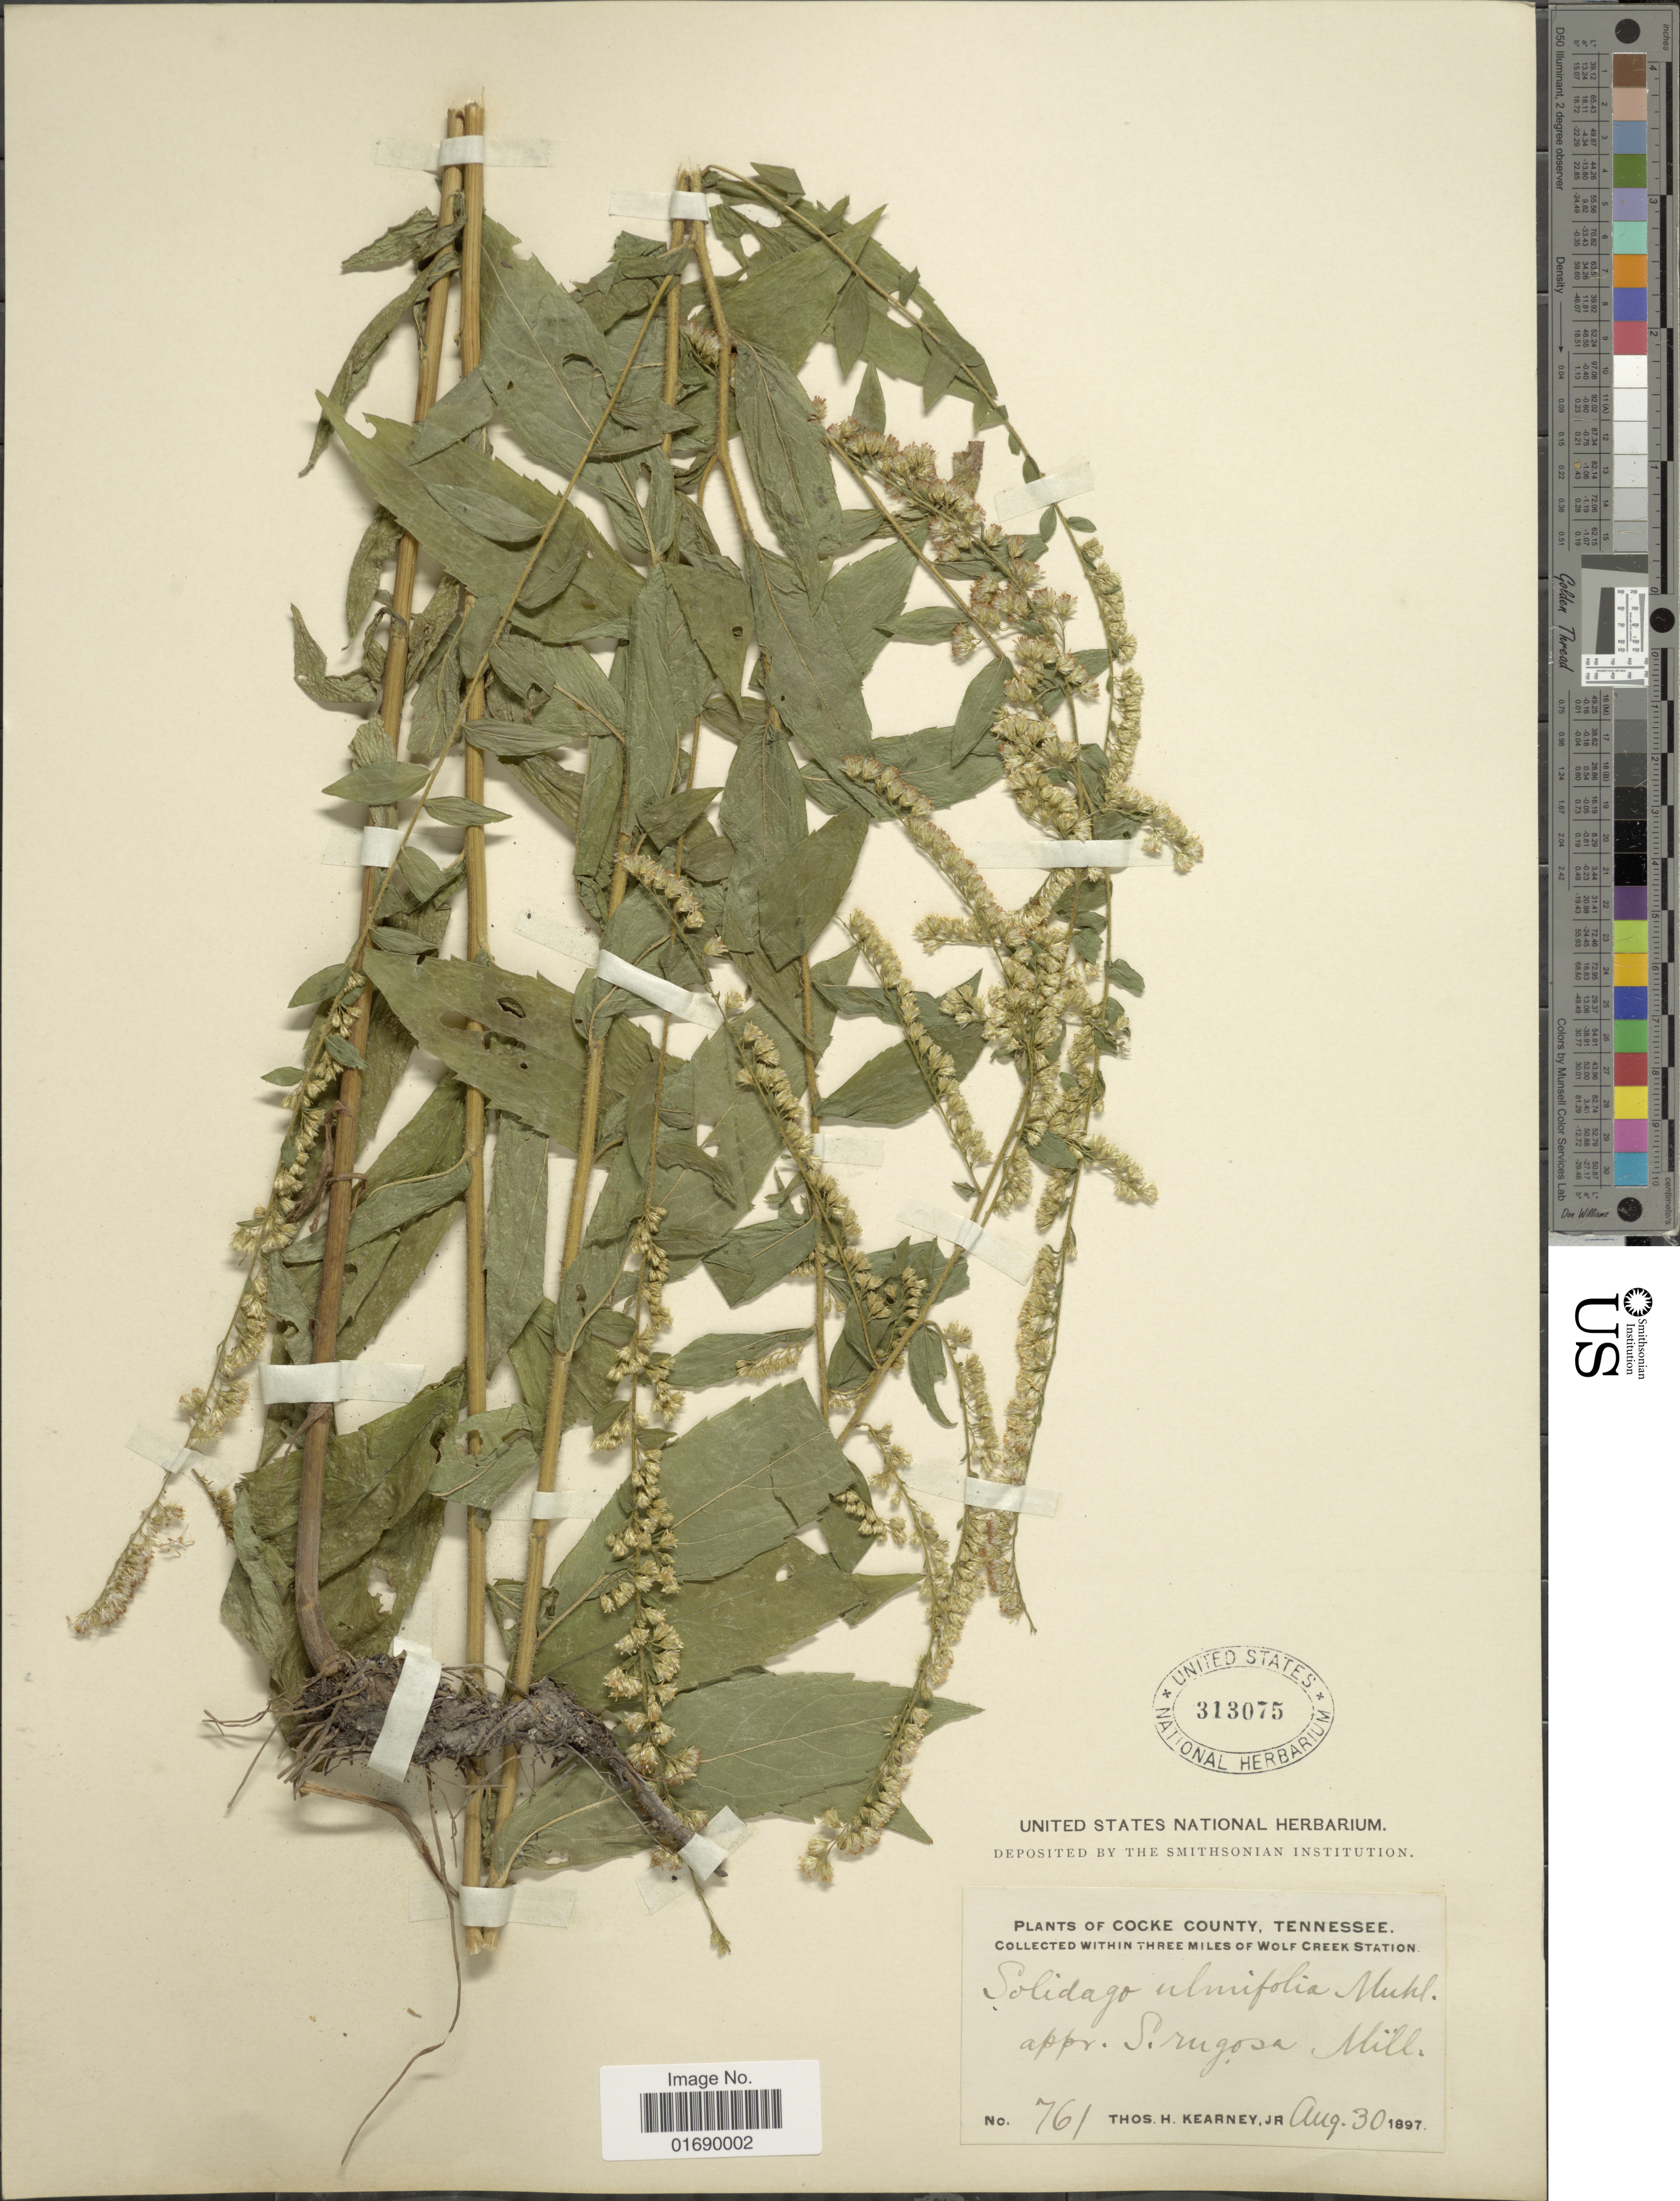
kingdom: Plantae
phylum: Tracheophyta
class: Magnoliopsida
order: Asterales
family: Asteraceae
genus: Solidago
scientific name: Solidago rugosa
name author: Mill.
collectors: T. H. Kearney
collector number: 761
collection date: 1897-08-30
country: United States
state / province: Tennessee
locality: Cocke County, within Three Miles of Wolf Creek Station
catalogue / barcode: US 313075